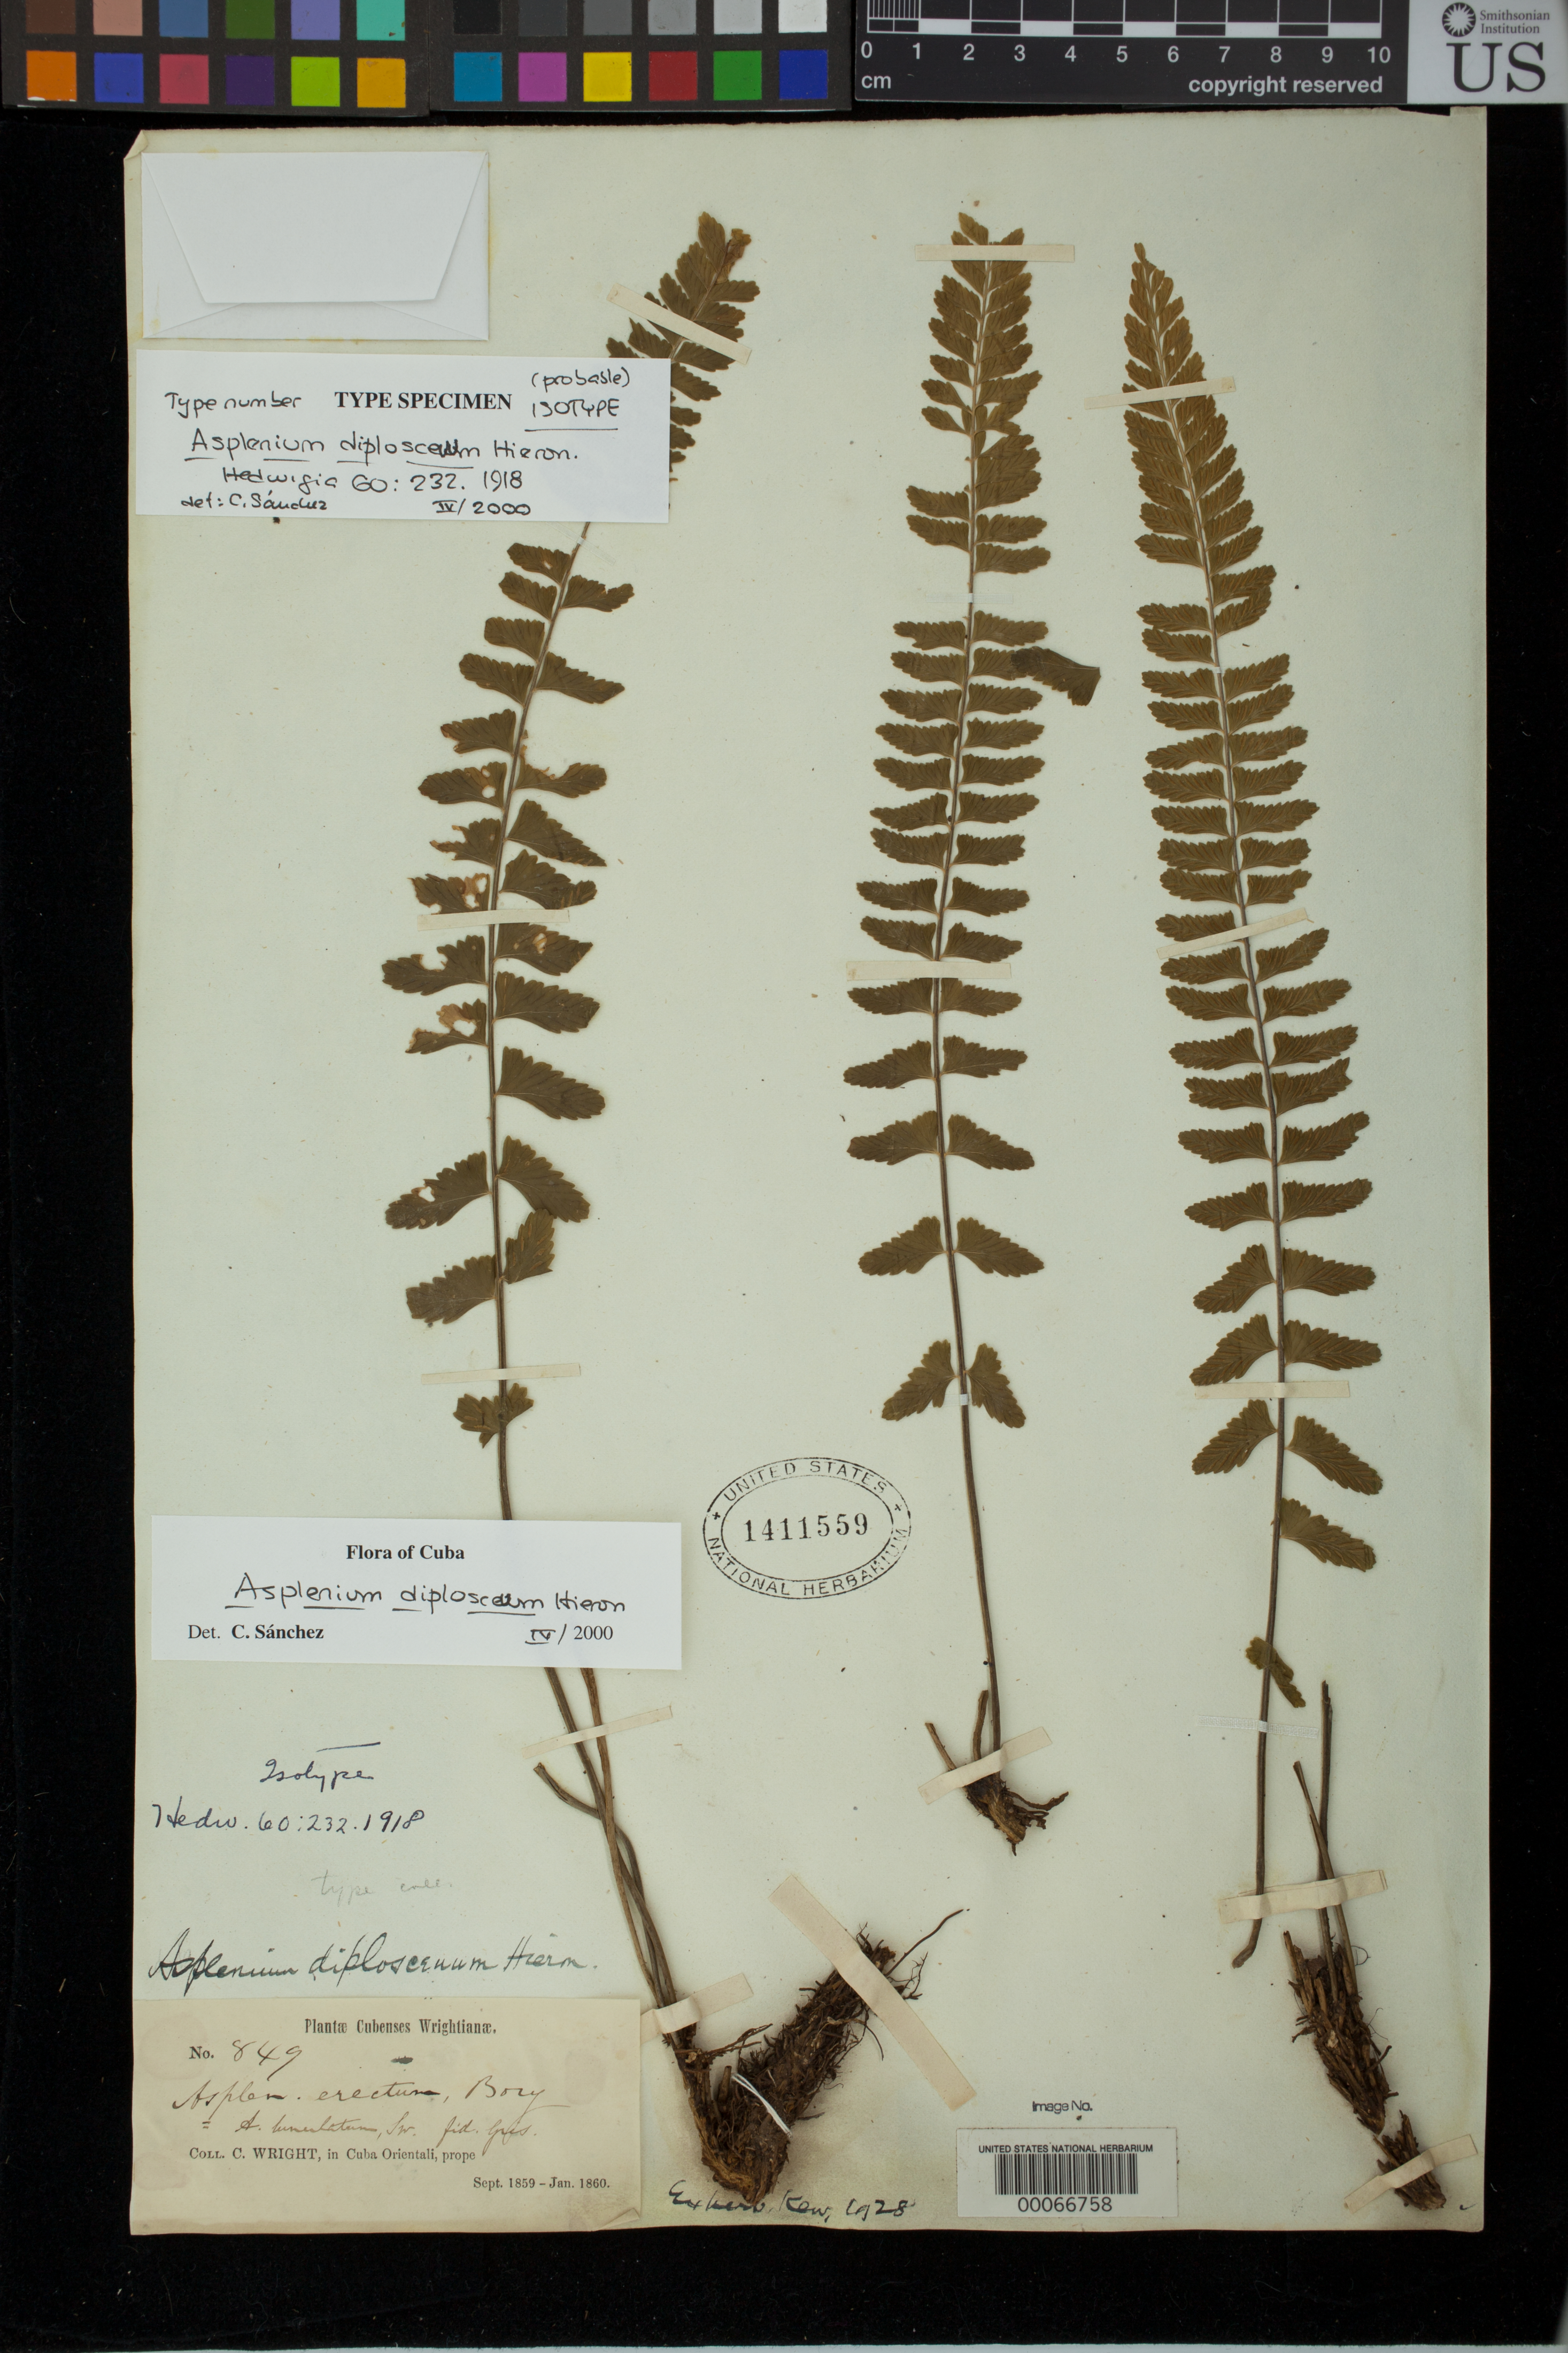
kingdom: Plantae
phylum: Tracheophyta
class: Polypodiopsida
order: Polypodiales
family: Aspleniaceae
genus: Asplenium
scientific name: Asplenium diplosceuum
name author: Hieron.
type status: Isotype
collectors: C. Wright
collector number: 849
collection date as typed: Sep 1859 to -- Jan 1860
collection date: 1859-09/1860-01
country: Cuba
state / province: Oriente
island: Greater Antilles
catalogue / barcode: US 1411559